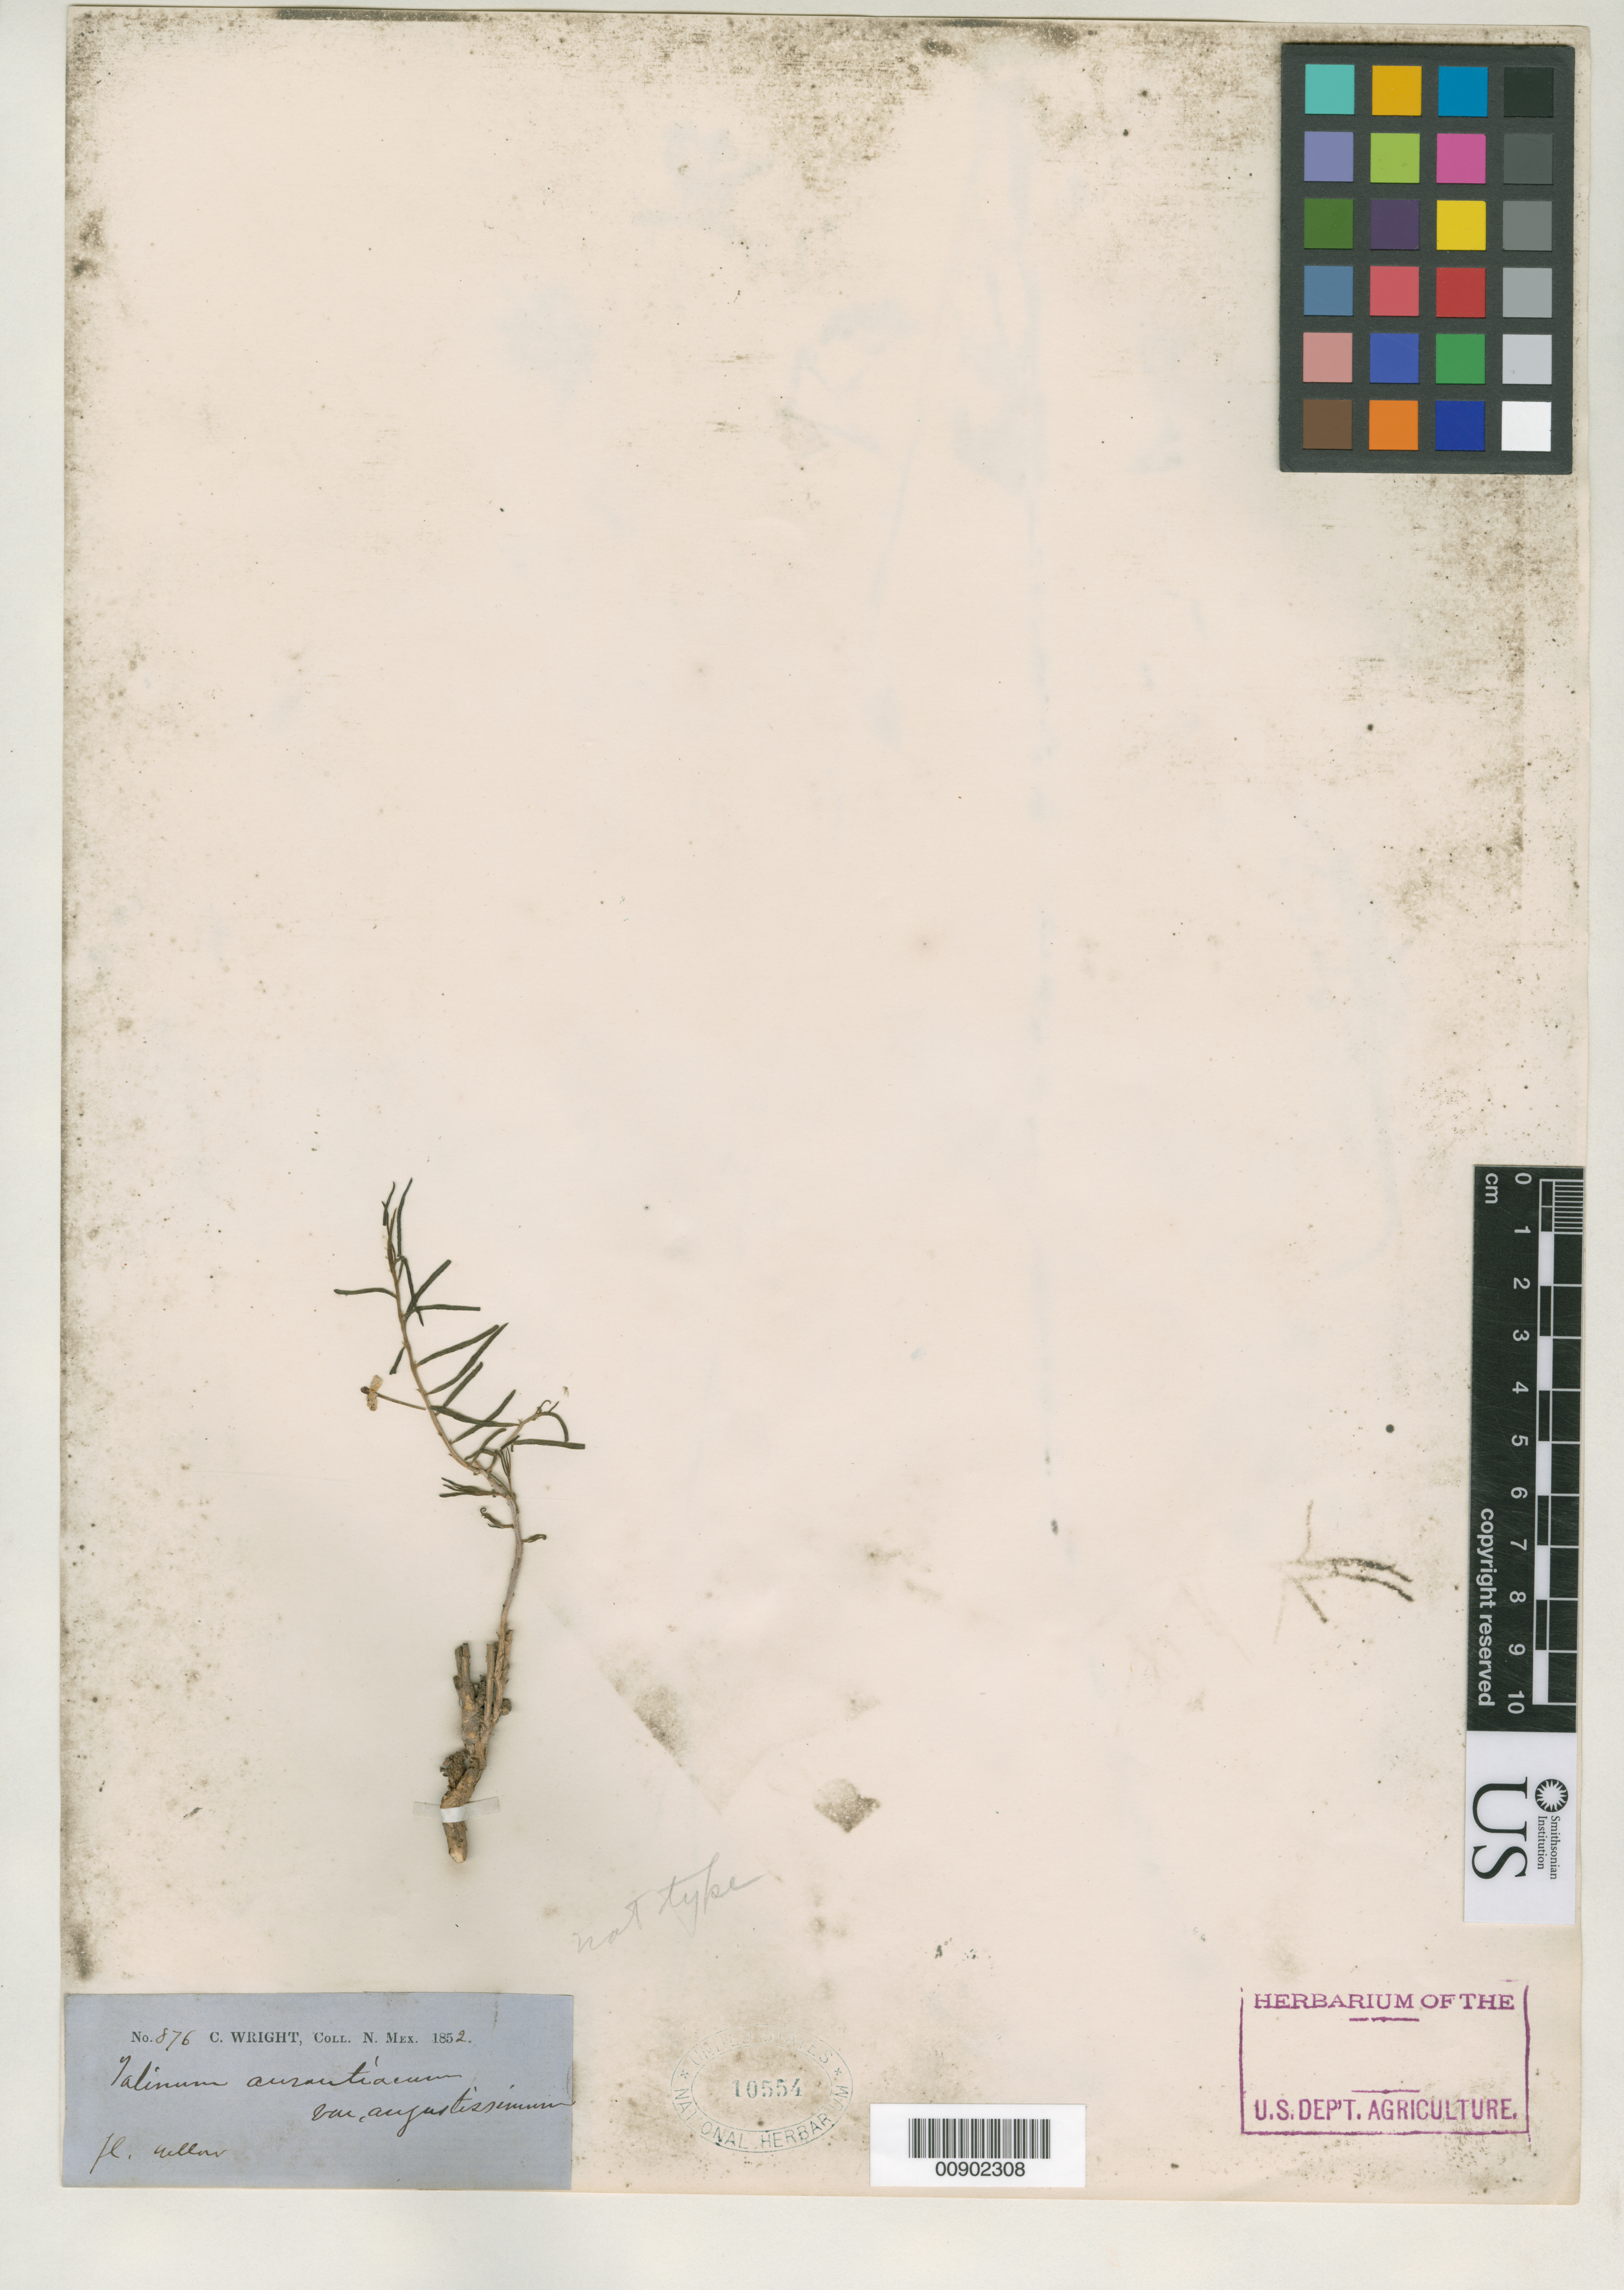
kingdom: Plantae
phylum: Tracheophyta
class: Magnoliopsida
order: Caryophyllales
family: Talinaceae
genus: Talinum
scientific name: Talinum aurantiacum var. angustissimum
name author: Engelm. ex A. Gray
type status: Possible Syntype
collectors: C. Wright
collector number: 876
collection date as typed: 1852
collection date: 1852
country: Mexico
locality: N. Mex. [protologue, "Bottoms of Live Oak Creek, and on the San Felipe; July."]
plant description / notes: Currently accepted name as cited by R.W. Kiger, Novon 11: 321 (2001).; Specimens numbered "33" by A. Gray, deposited at GH & US, are definite syntypes of this taxon.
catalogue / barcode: US 10554